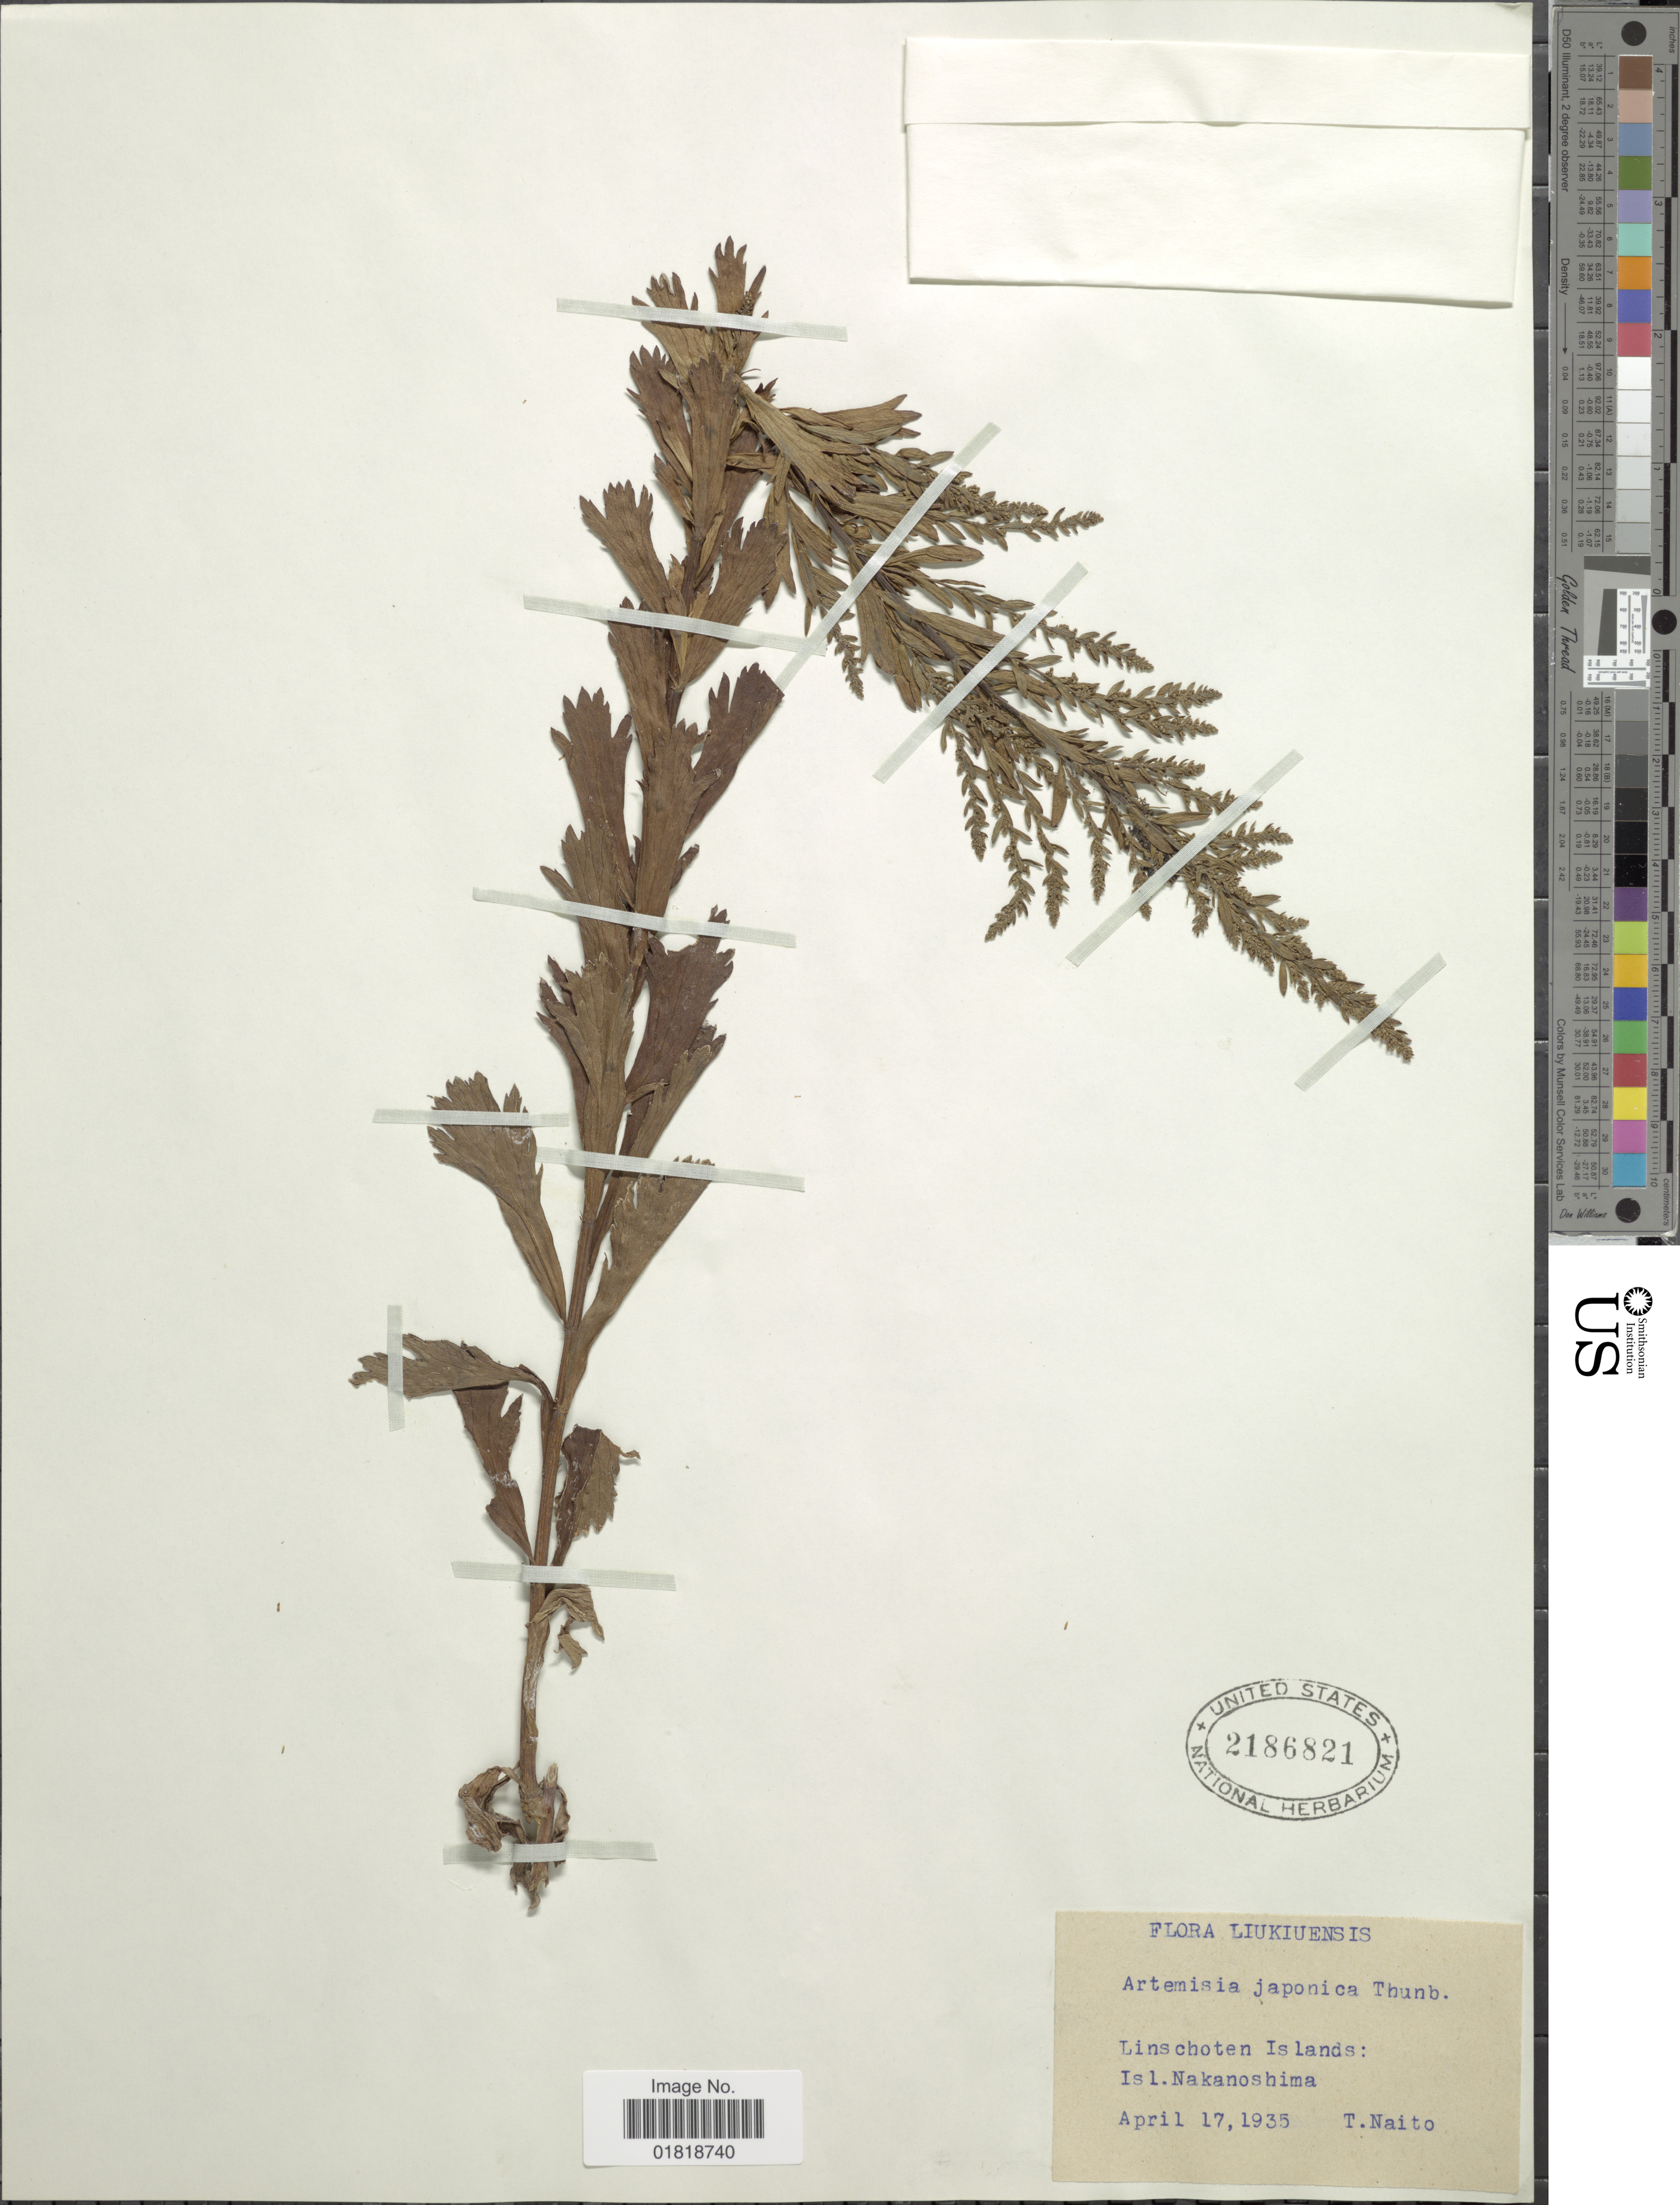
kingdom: Plantae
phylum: Tracheophyta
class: Magnoliopsida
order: Asterales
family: Asteraceae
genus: Artemisia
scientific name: Artemisia japonica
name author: Thunb.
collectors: T. Naito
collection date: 1935-04-17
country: Japan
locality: Liukiuensis, Linschoten Islands: Isl. Nakanoshima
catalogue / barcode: US 2186821